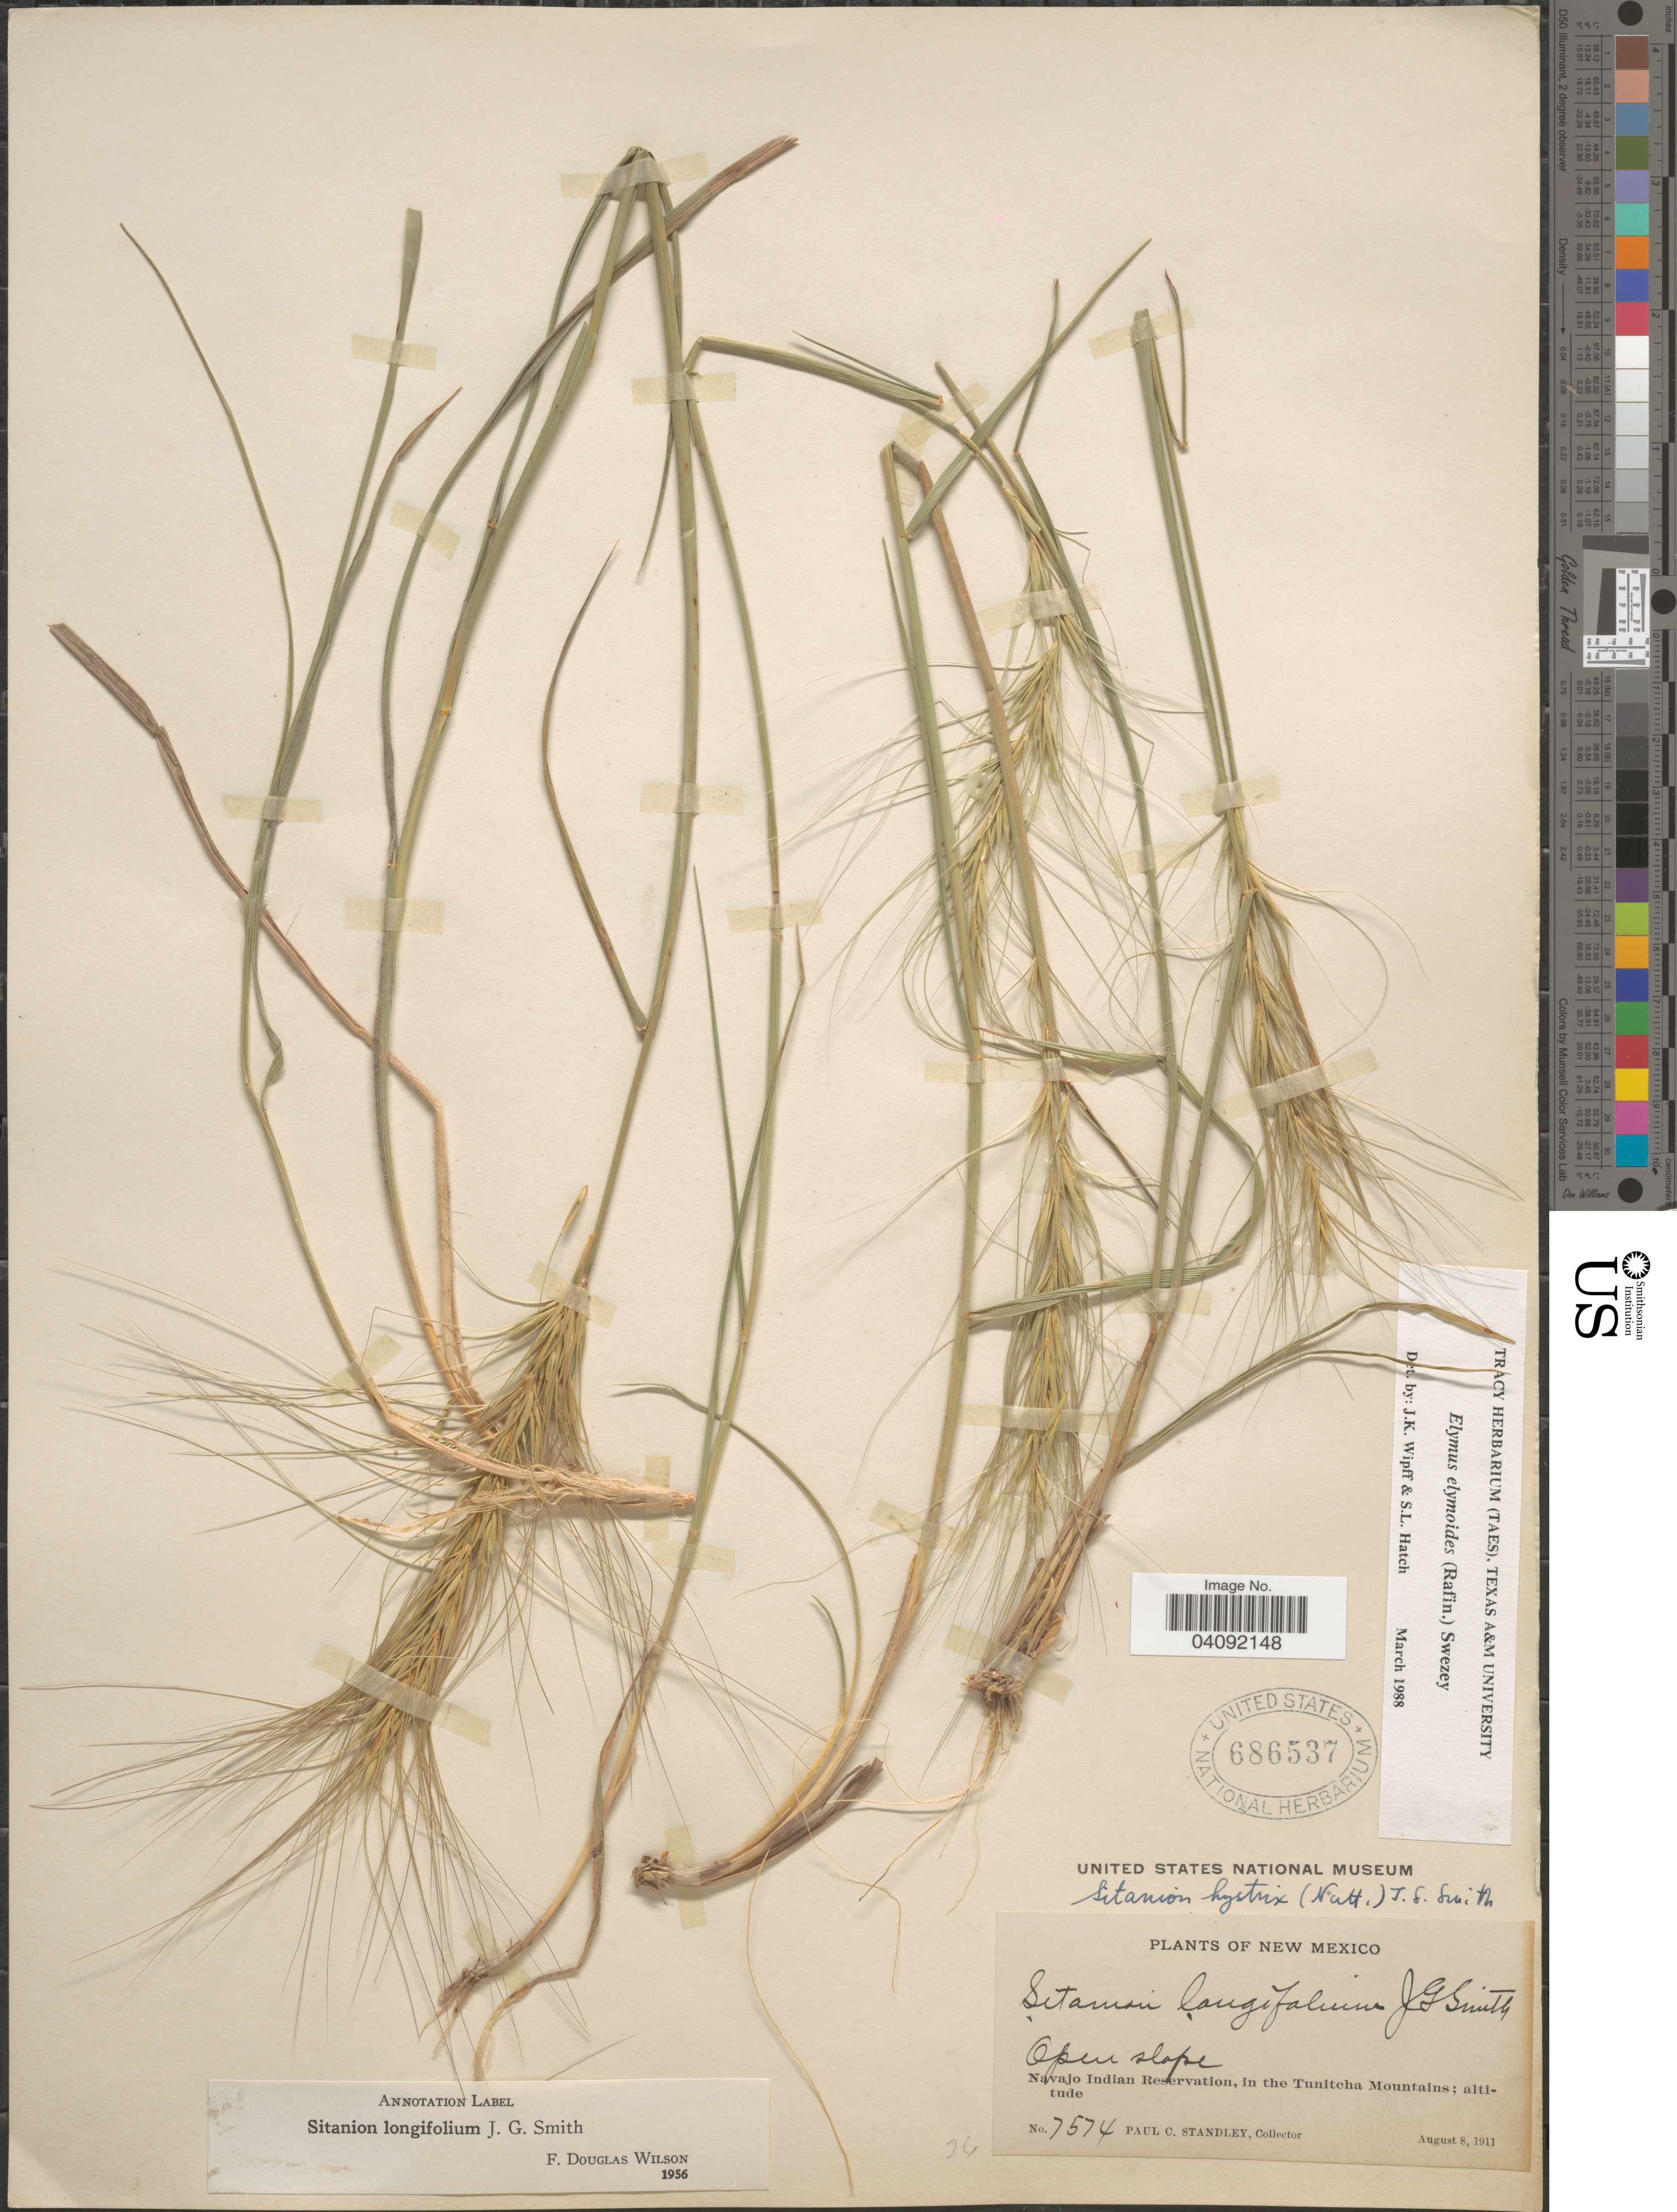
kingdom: Plantae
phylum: Tracheophyta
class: Liliopsida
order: Poales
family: Poaceae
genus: Elymus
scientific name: Elymus elymoides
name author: (Raf.) Swezey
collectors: P. C. Standley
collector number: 7574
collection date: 1911-08-08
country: United States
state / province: New Mexico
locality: Open slope. Navajo Indian Reservation, in the Tunitcha Mountains.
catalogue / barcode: US 686537